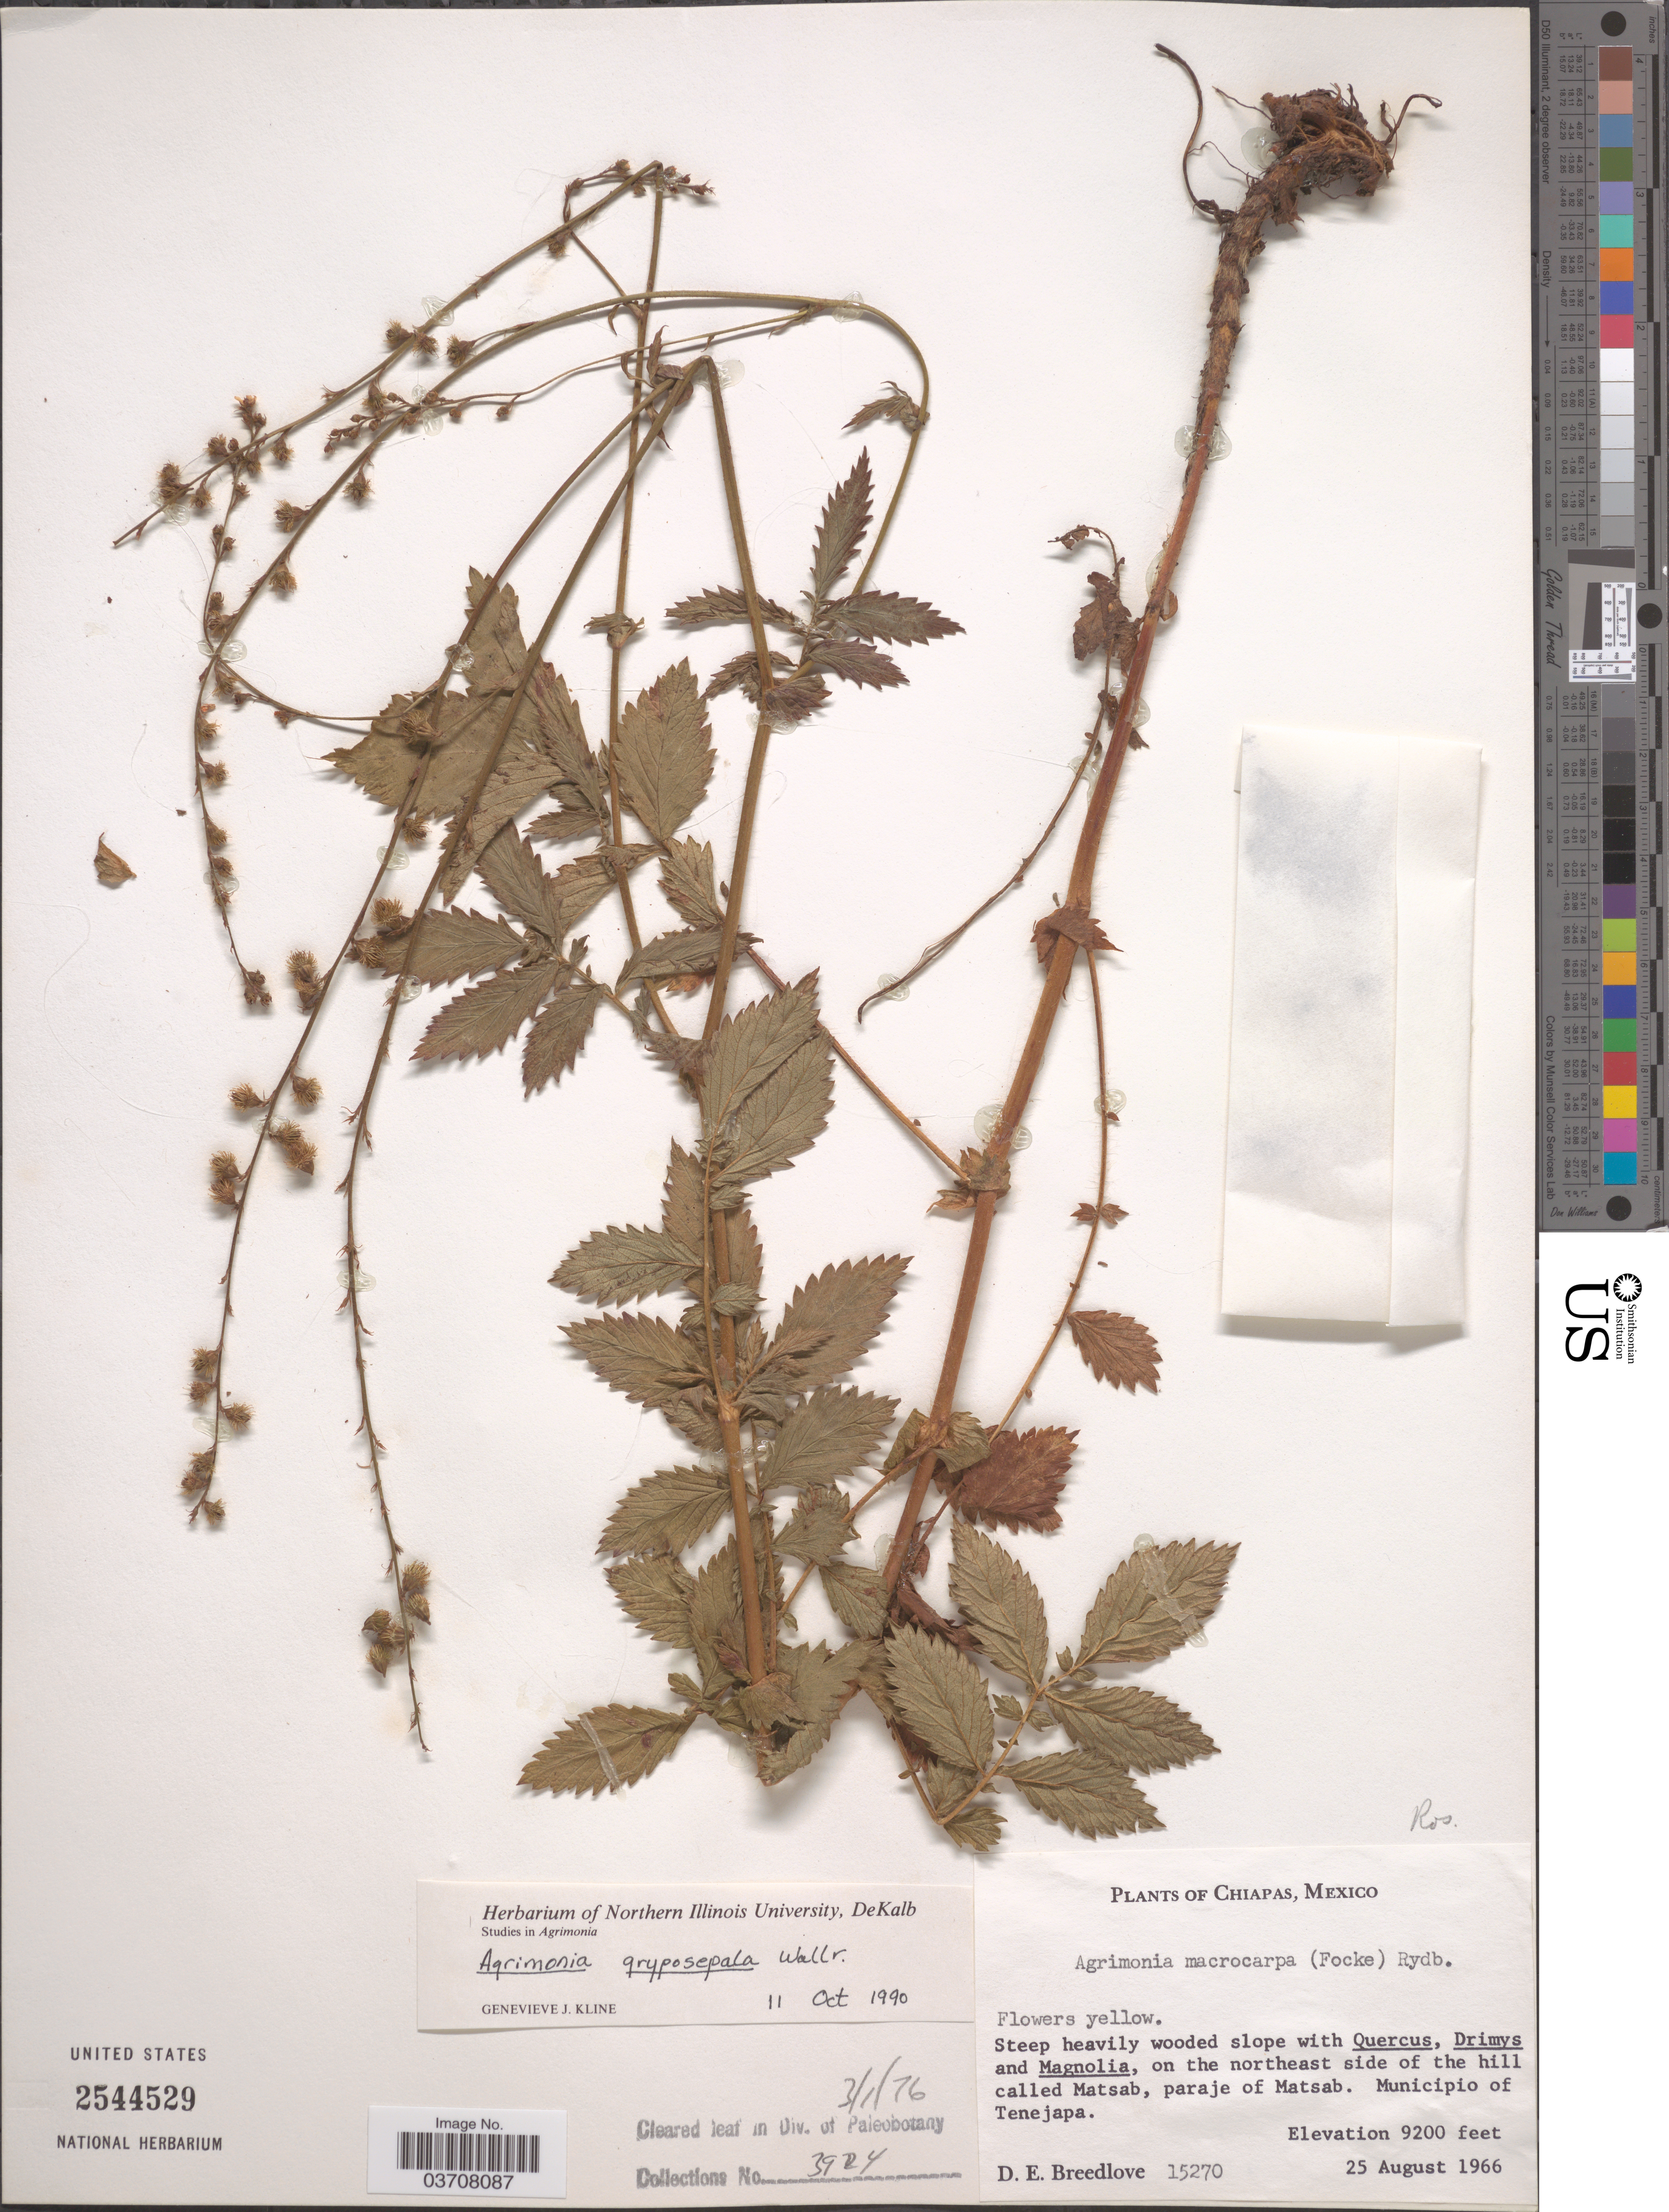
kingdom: Plantae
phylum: Tracheophyta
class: Magnoliopsida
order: Rosales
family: Rosaceae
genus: Agrimonia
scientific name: Agrimonia gryposepala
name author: Wallr.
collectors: D. E. Breedlove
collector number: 15270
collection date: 1966-08-25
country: Mexico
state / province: Chiapas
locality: On the northeast side of the hill called Matsab, paraje of Matsab. Municipio of Tenejapa.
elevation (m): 2804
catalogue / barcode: US 2544529